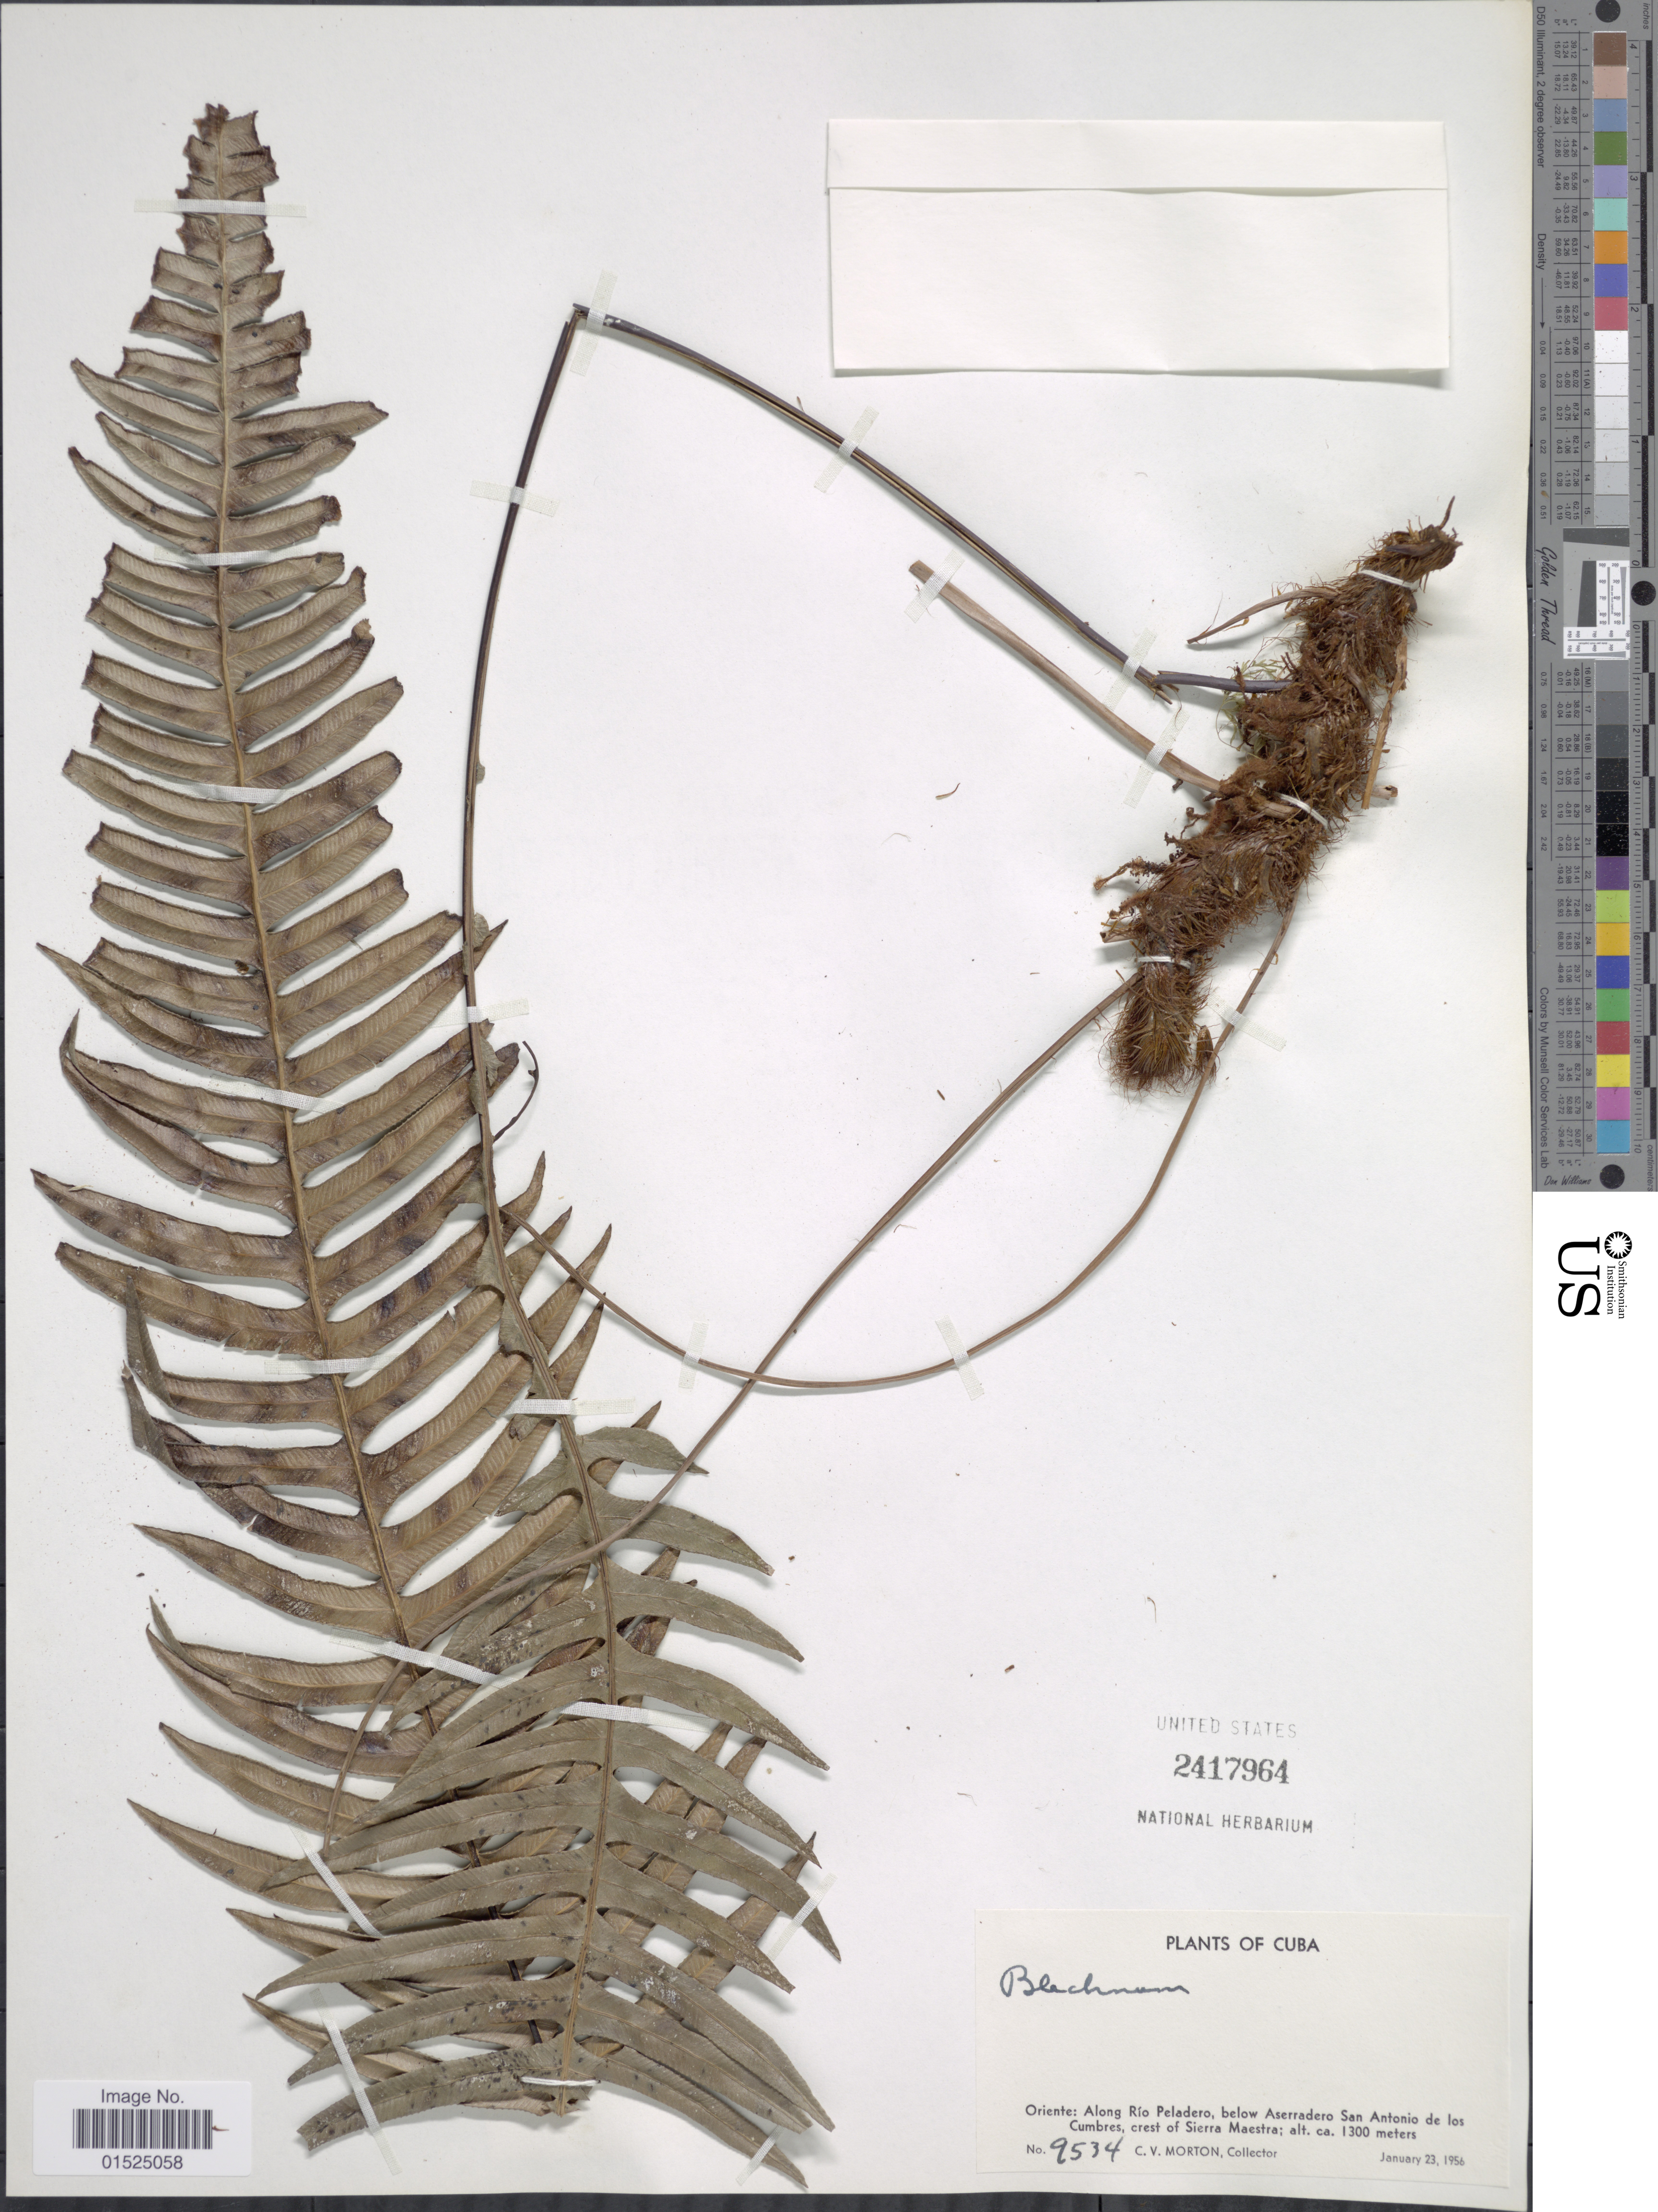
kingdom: Plantae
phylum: Tracheophyta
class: Polypodiopsida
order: Polypodiales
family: Blechnaceae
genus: Blechnum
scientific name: Blechnum sp.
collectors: C. V. Morton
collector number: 9534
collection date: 1956-01-23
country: Cuba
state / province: Oriente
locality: Along Rio Peladero, below Aserradero San Antonio de los Cumbres, crest of Sierra Meastra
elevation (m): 1300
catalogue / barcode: US 2417964